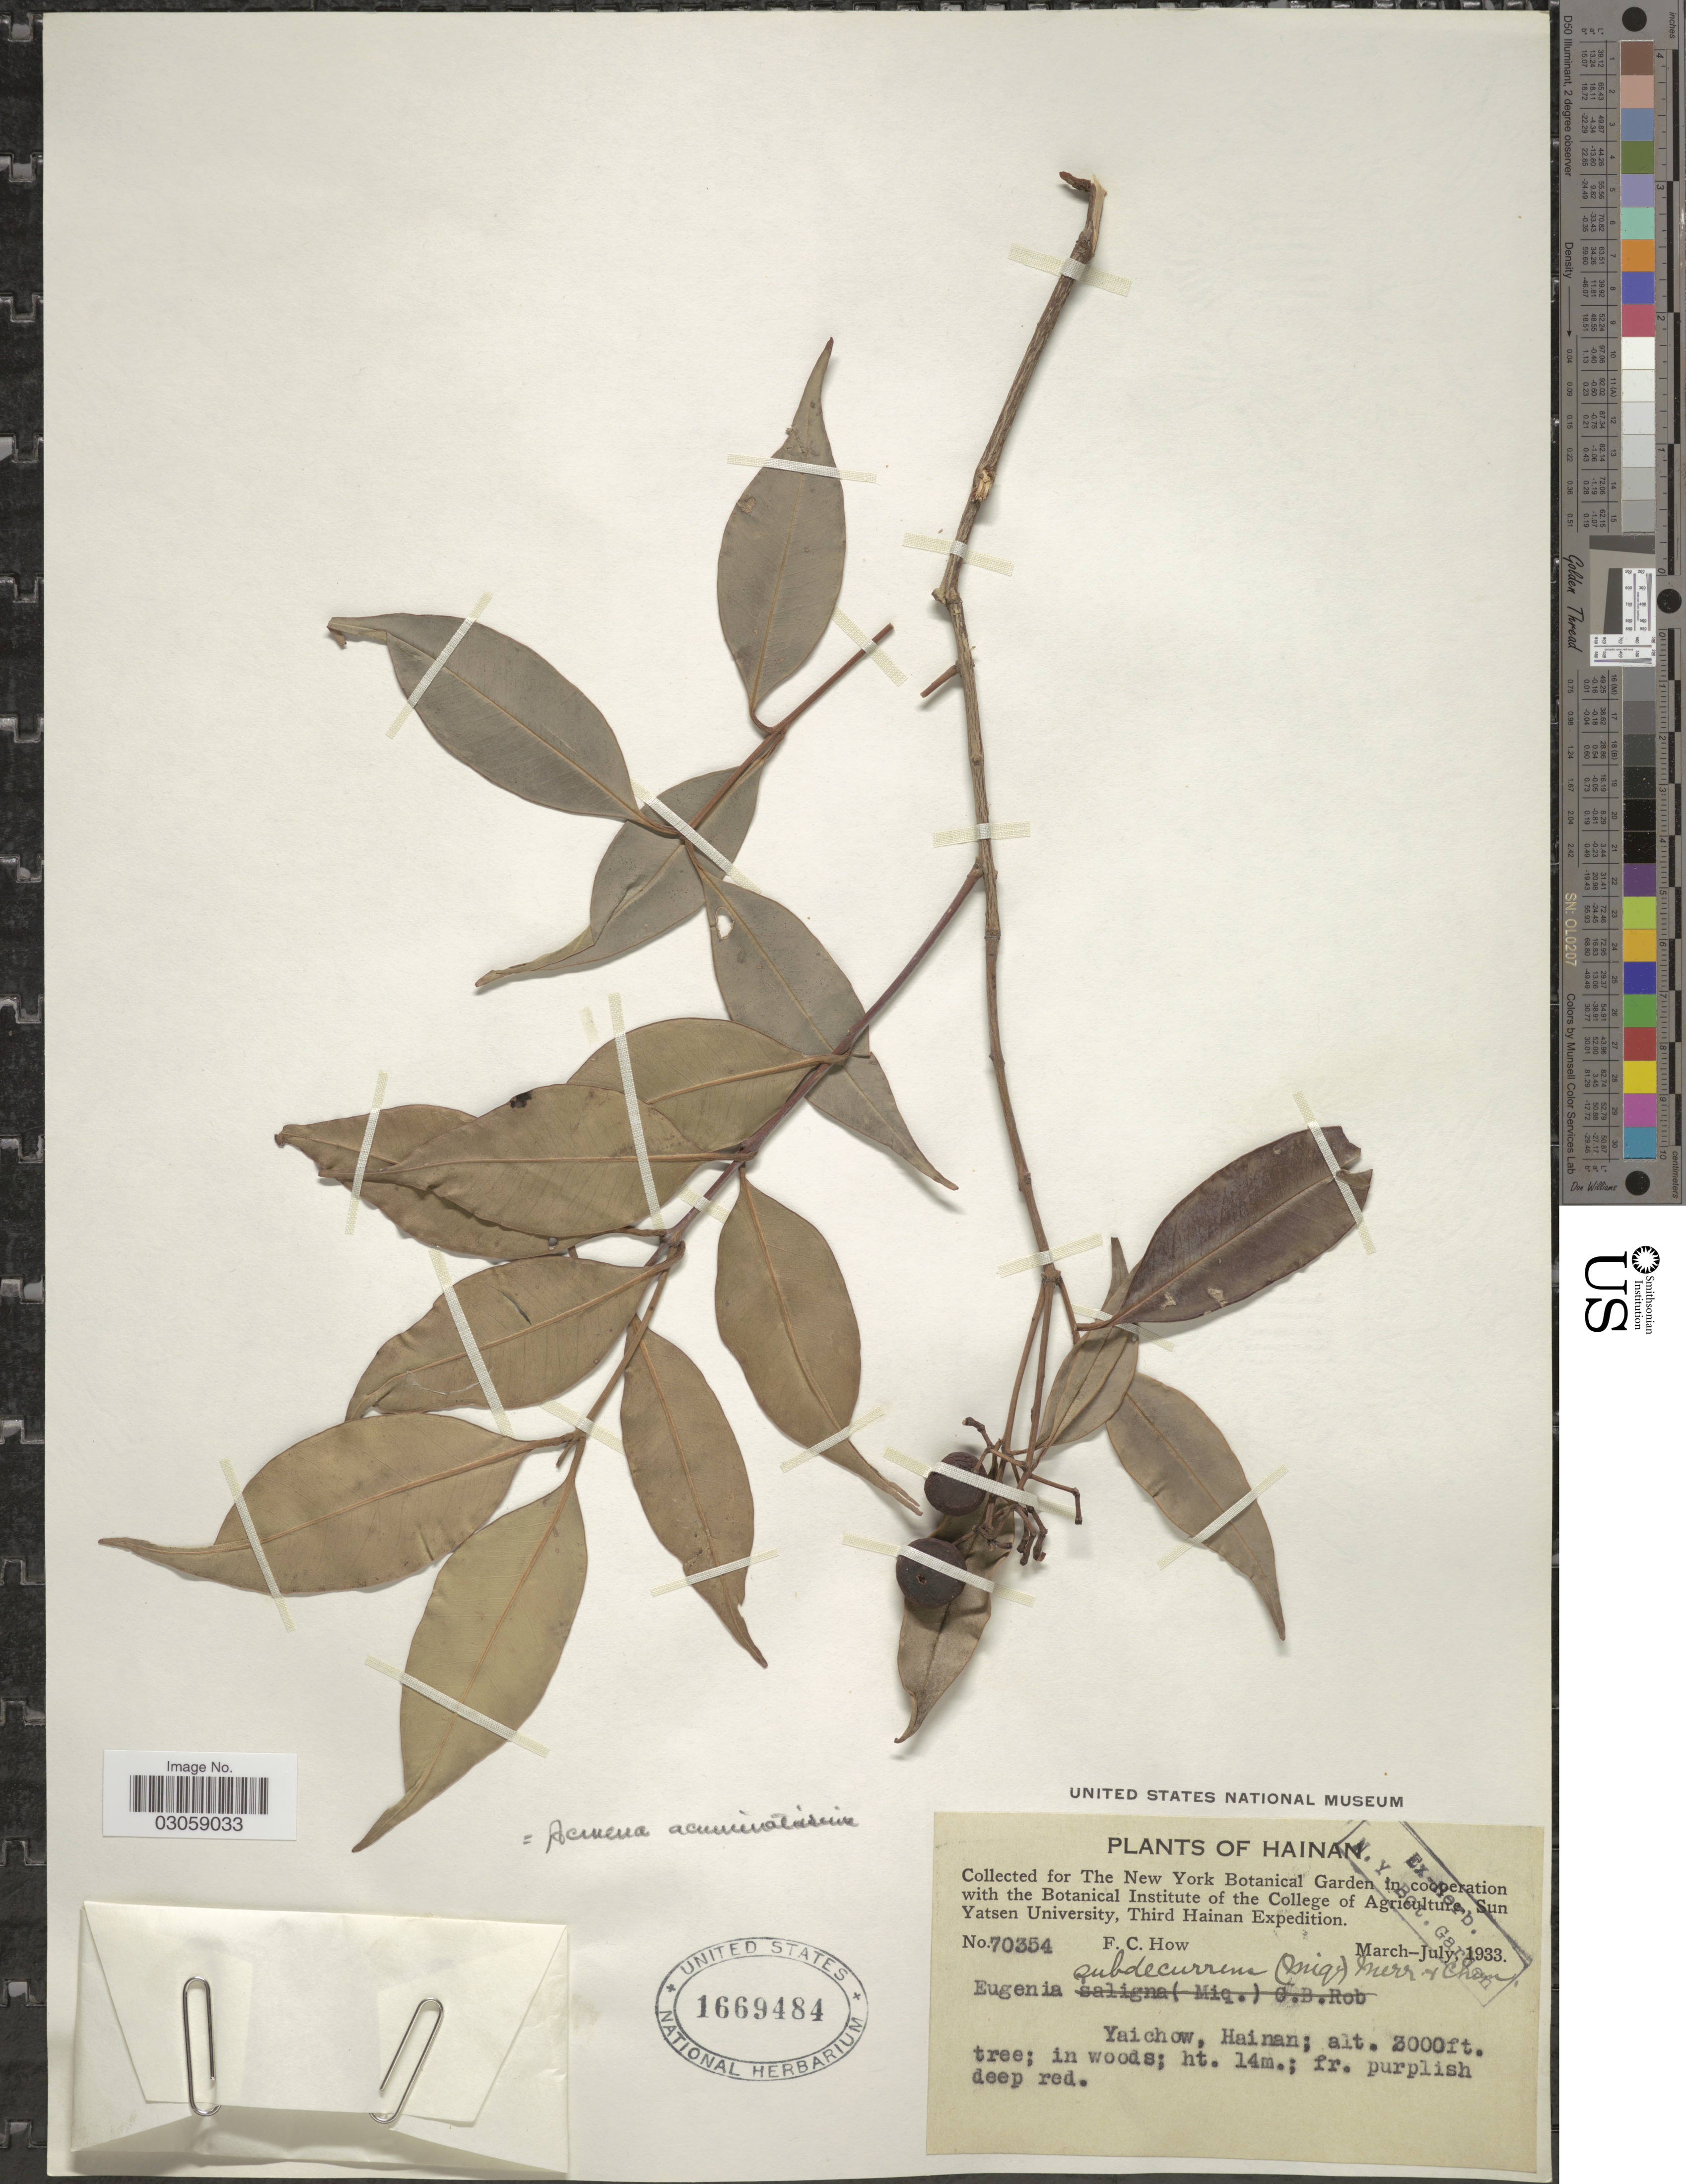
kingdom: Plantae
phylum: Tracheophyta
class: Magnoliopsida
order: Myrtales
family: Myrtaceae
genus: Syzygium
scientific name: Syzygium acuminatissimum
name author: (Blume) DC.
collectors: F. C. How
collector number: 70354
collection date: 1933-03/1933-07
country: China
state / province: Hainan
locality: Yaichow.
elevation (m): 914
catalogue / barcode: US 1669484